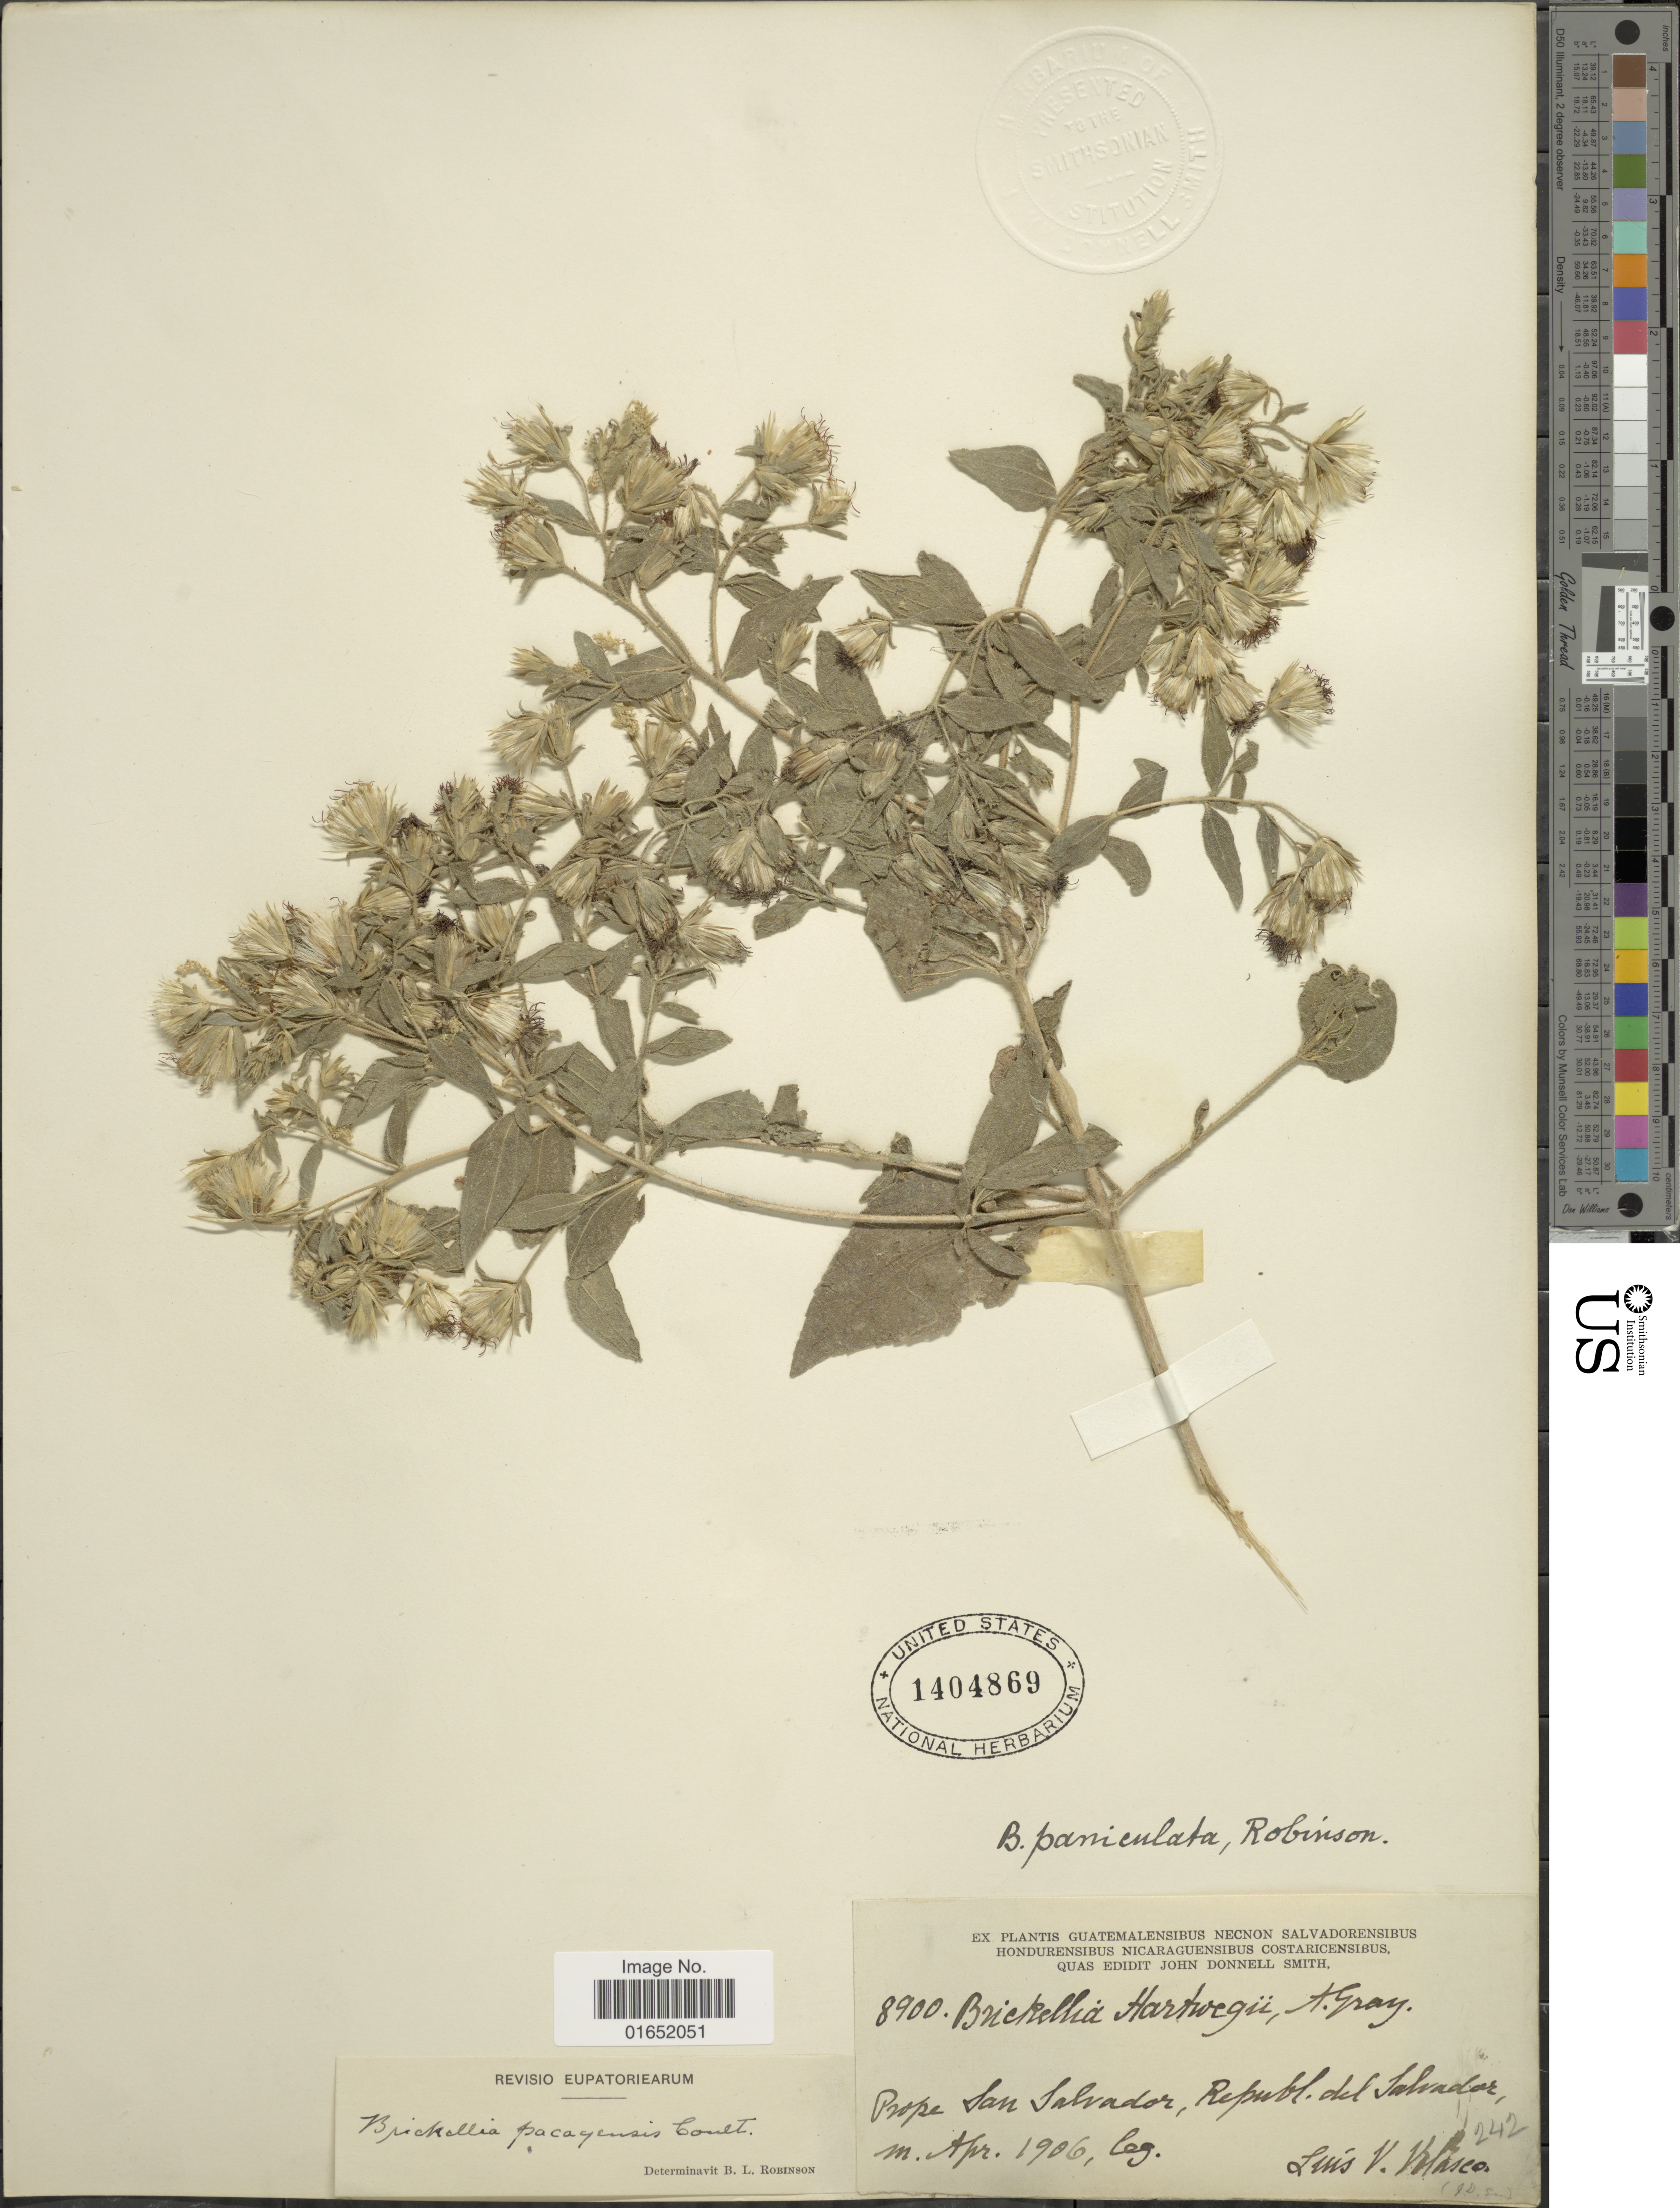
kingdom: Plantae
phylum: Tracheophyta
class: Magnoliopsida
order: Asterales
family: Asteraceae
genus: Brickellia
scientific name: Brickellia pacayensis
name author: J.M. Coult.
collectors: L. Velasco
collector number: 8900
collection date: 1906-04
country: El Salvador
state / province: San Salvador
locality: Porpe San Salvador, Republ. del Salvador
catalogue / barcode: US 1404869